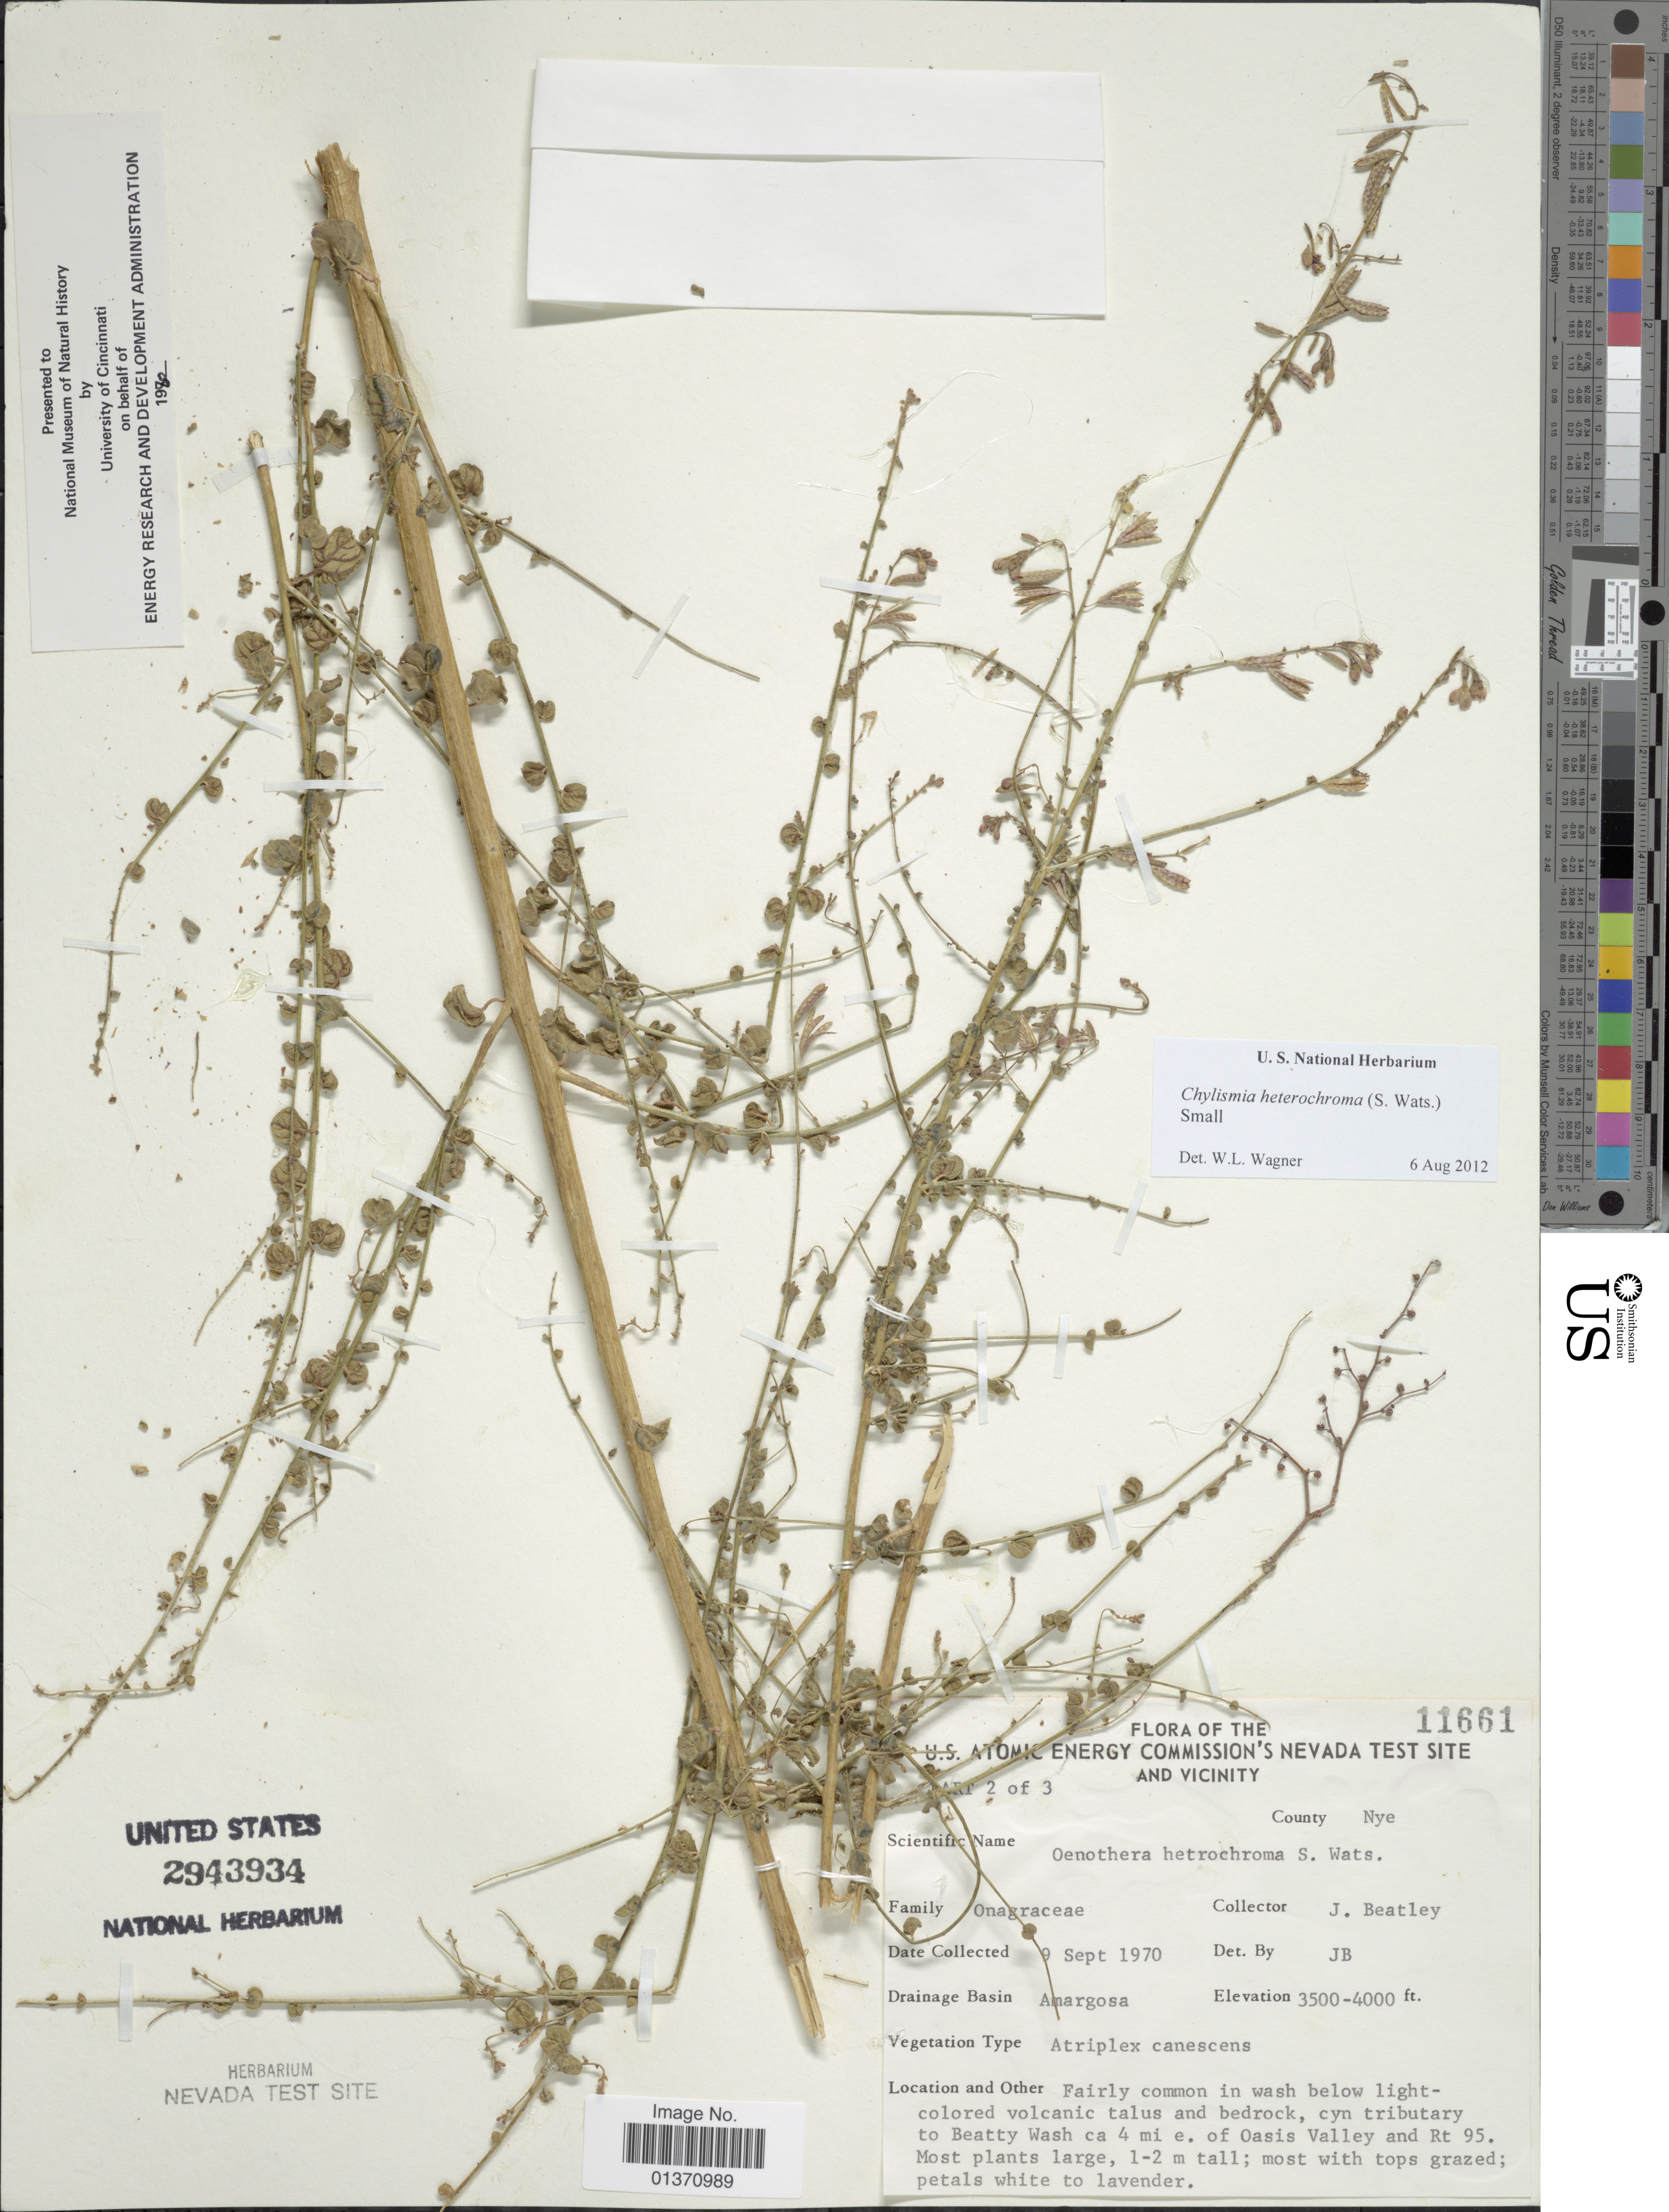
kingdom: Plantae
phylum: Tracheophyta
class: Magnoliopsida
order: Myrtales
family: Onagraceae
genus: Chylismia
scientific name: Chylismia heterochroma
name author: (S. Watson) Small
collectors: J. C. Beatley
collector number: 11661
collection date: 1970-09-09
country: United States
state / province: Nevada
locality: U. S. Atomic Energy Commission's Nevada Test Site and Vicinity, Amargosa, cyn tributary to Beatty Wash ca 4 mi e. of Oasis Valley and Rt 95, County Nye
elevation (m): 1067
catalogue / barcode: US 2943934